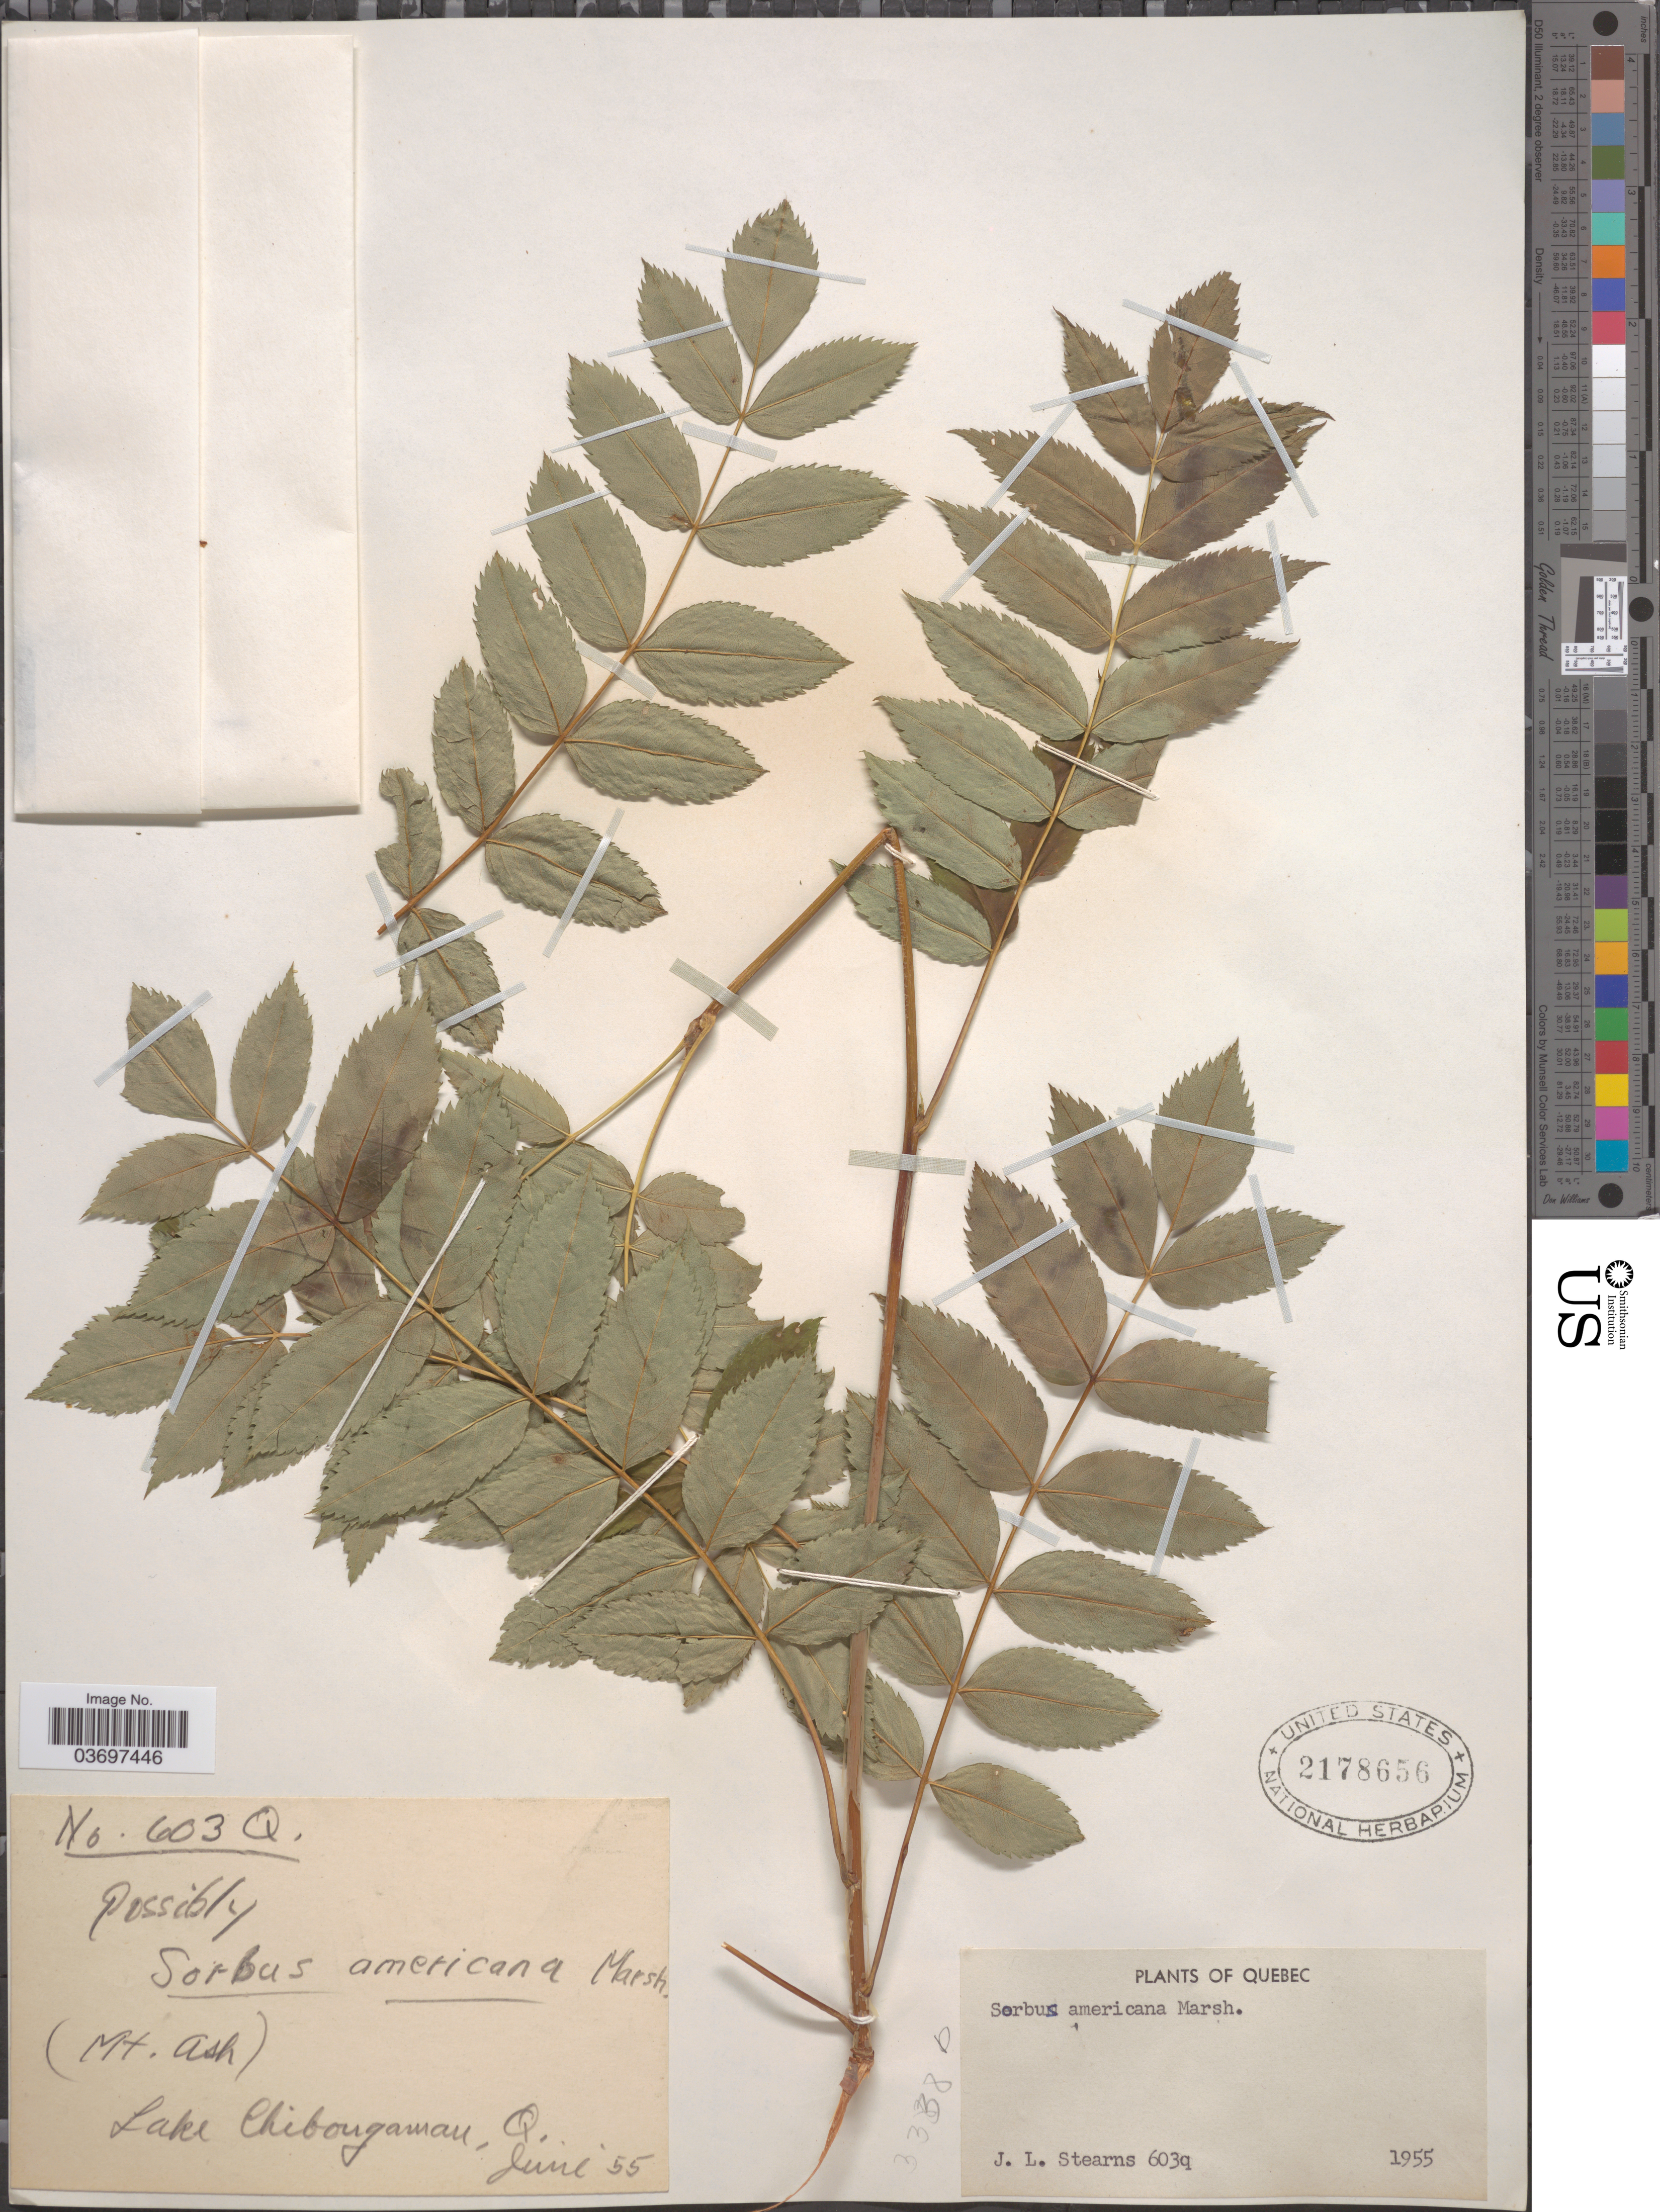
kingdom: Plantae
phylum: Tracheophyta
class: Magnoliopsida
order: Rosales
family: Rosaceae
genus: Sorbus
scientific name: Sorbus americana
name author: Marshall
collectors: J. Stearns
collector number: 603Q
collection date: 1955-06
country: Canada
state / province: Quebec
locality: (Mt. Ash). Lake Chibougamau.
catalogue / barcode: US 2178656